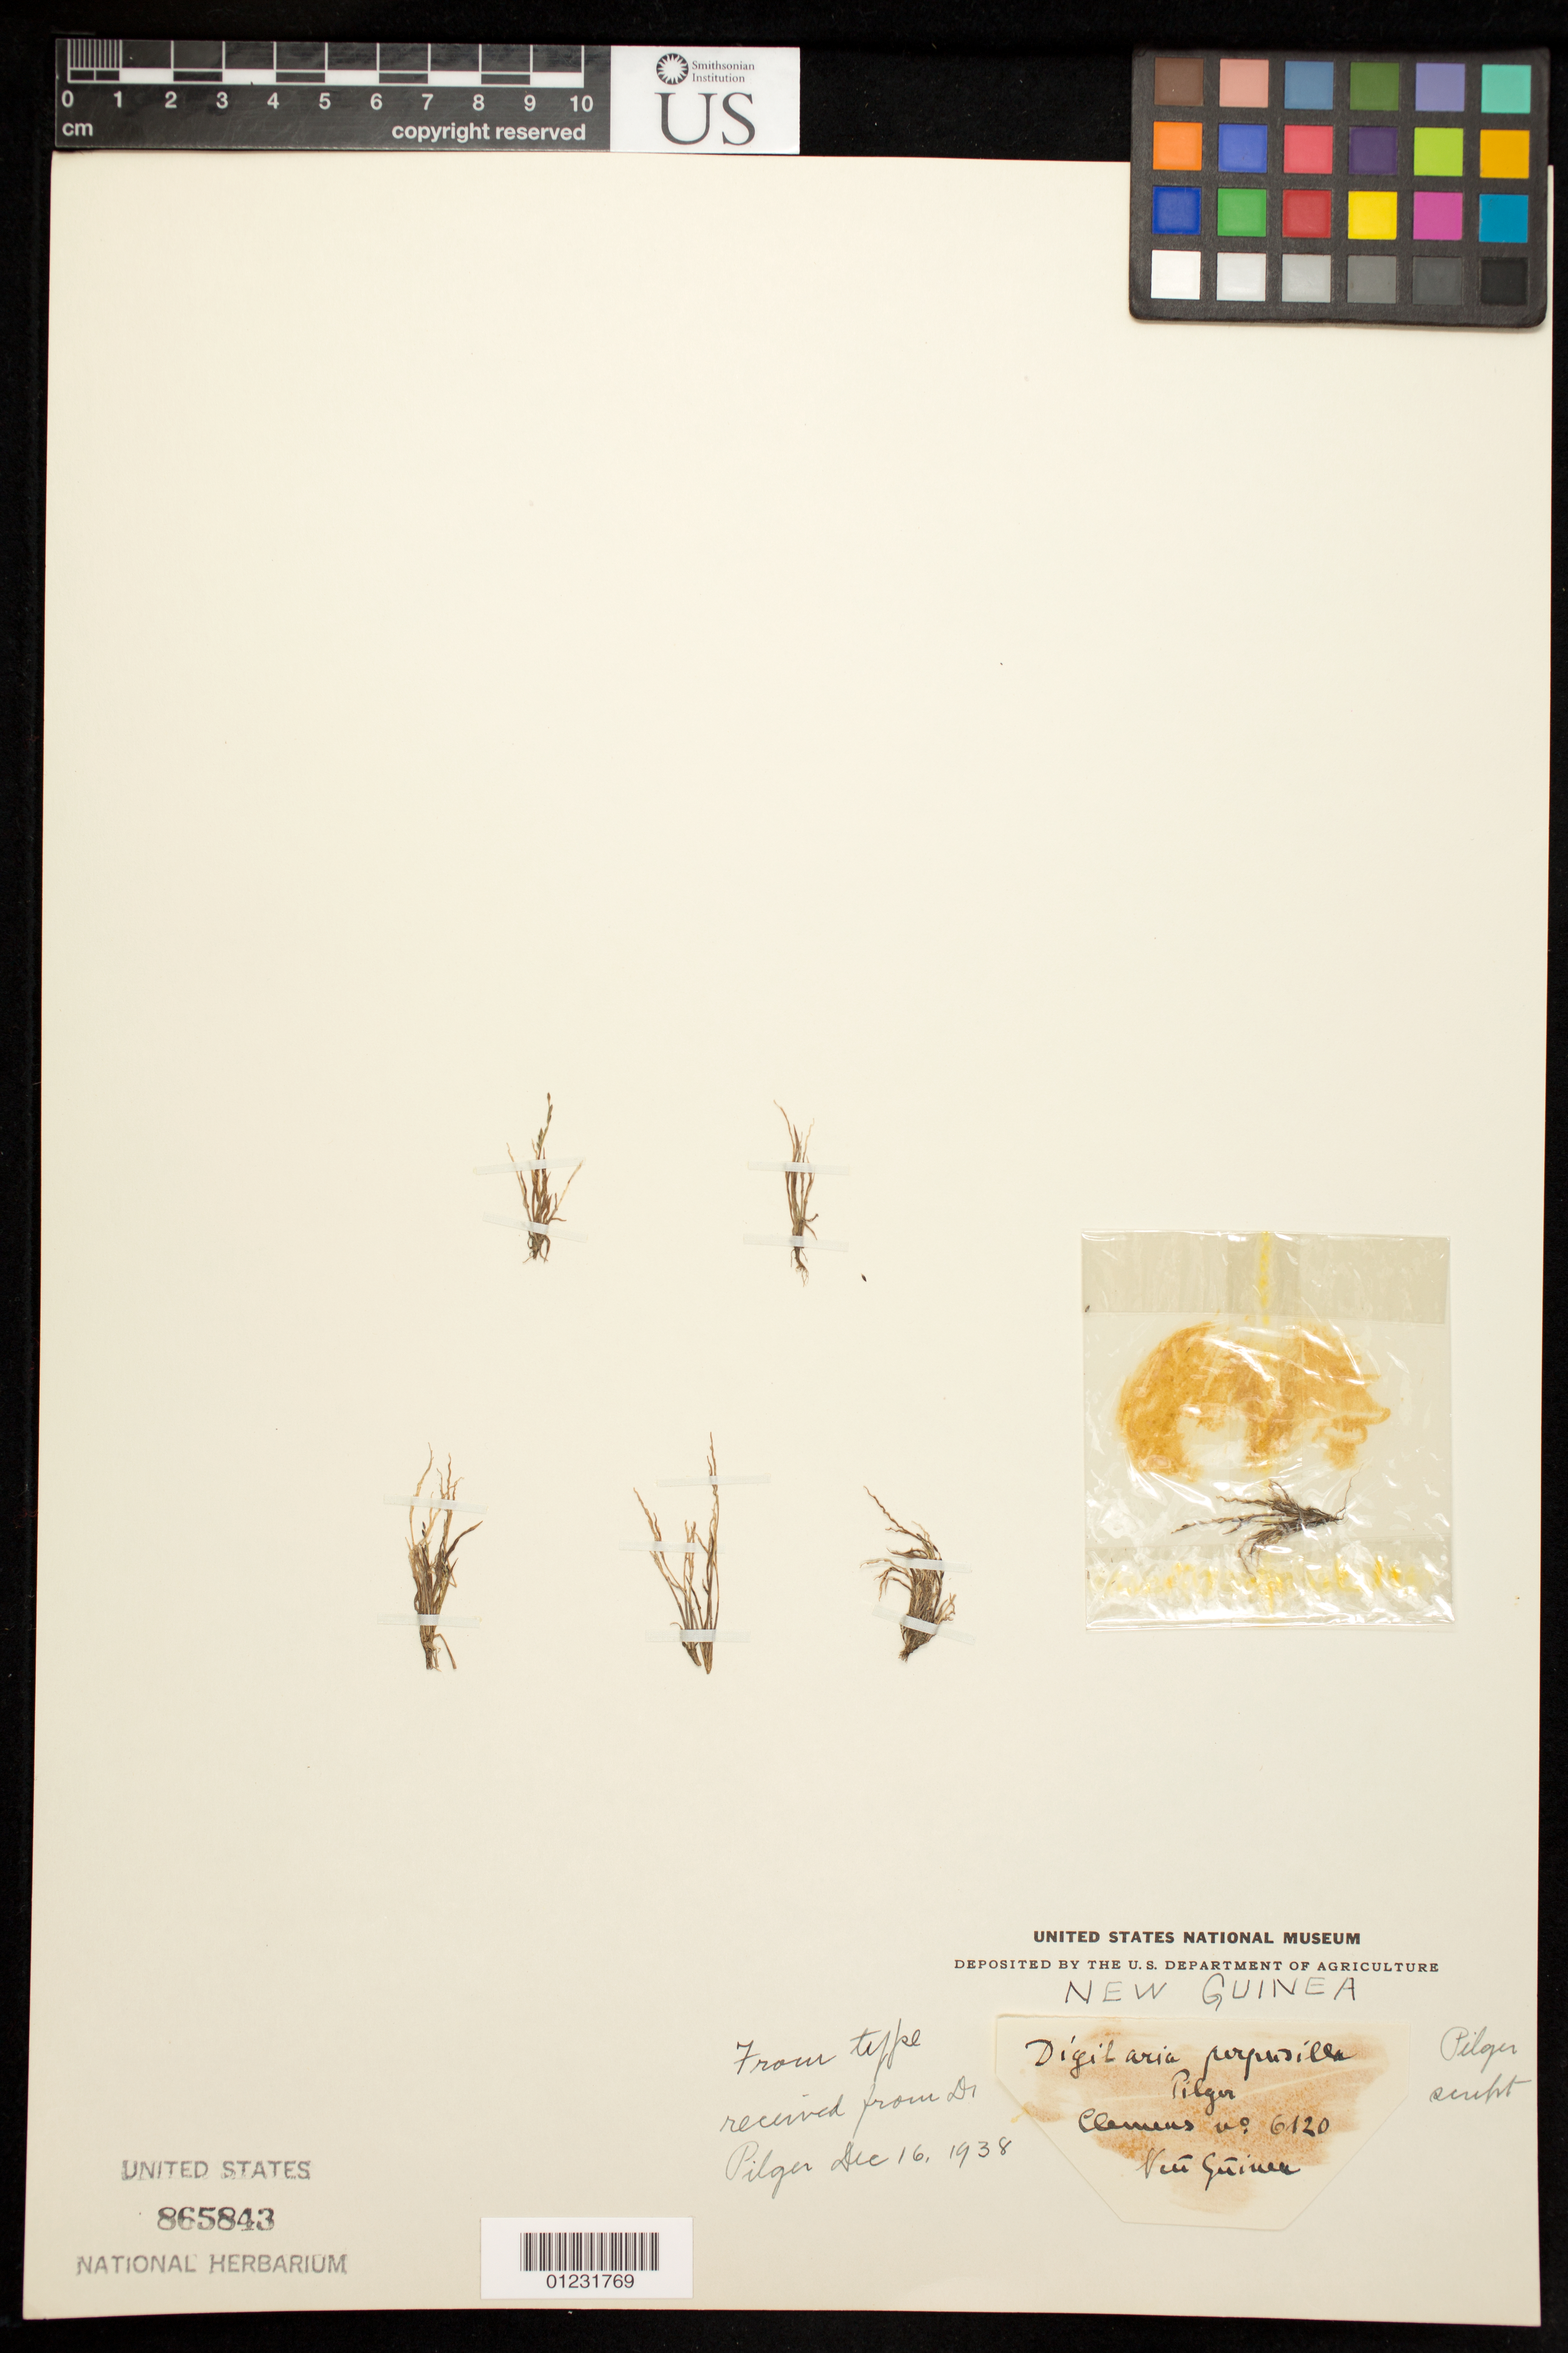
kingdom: Plantae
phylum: Tracheophyta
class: Liliopsida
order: Poales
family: Poaceae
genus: Digitaria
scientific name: Digitaria perpusilla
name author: Pilg.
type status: Isotype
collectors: M. S. Clemens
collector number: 6120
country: Papua New Guinea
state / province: Morobe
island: New Guinea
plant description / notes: Fragmentary material of type specimen, "from type received from Dr. Pilger Dec. 16, 1938"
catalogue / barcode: US 865843